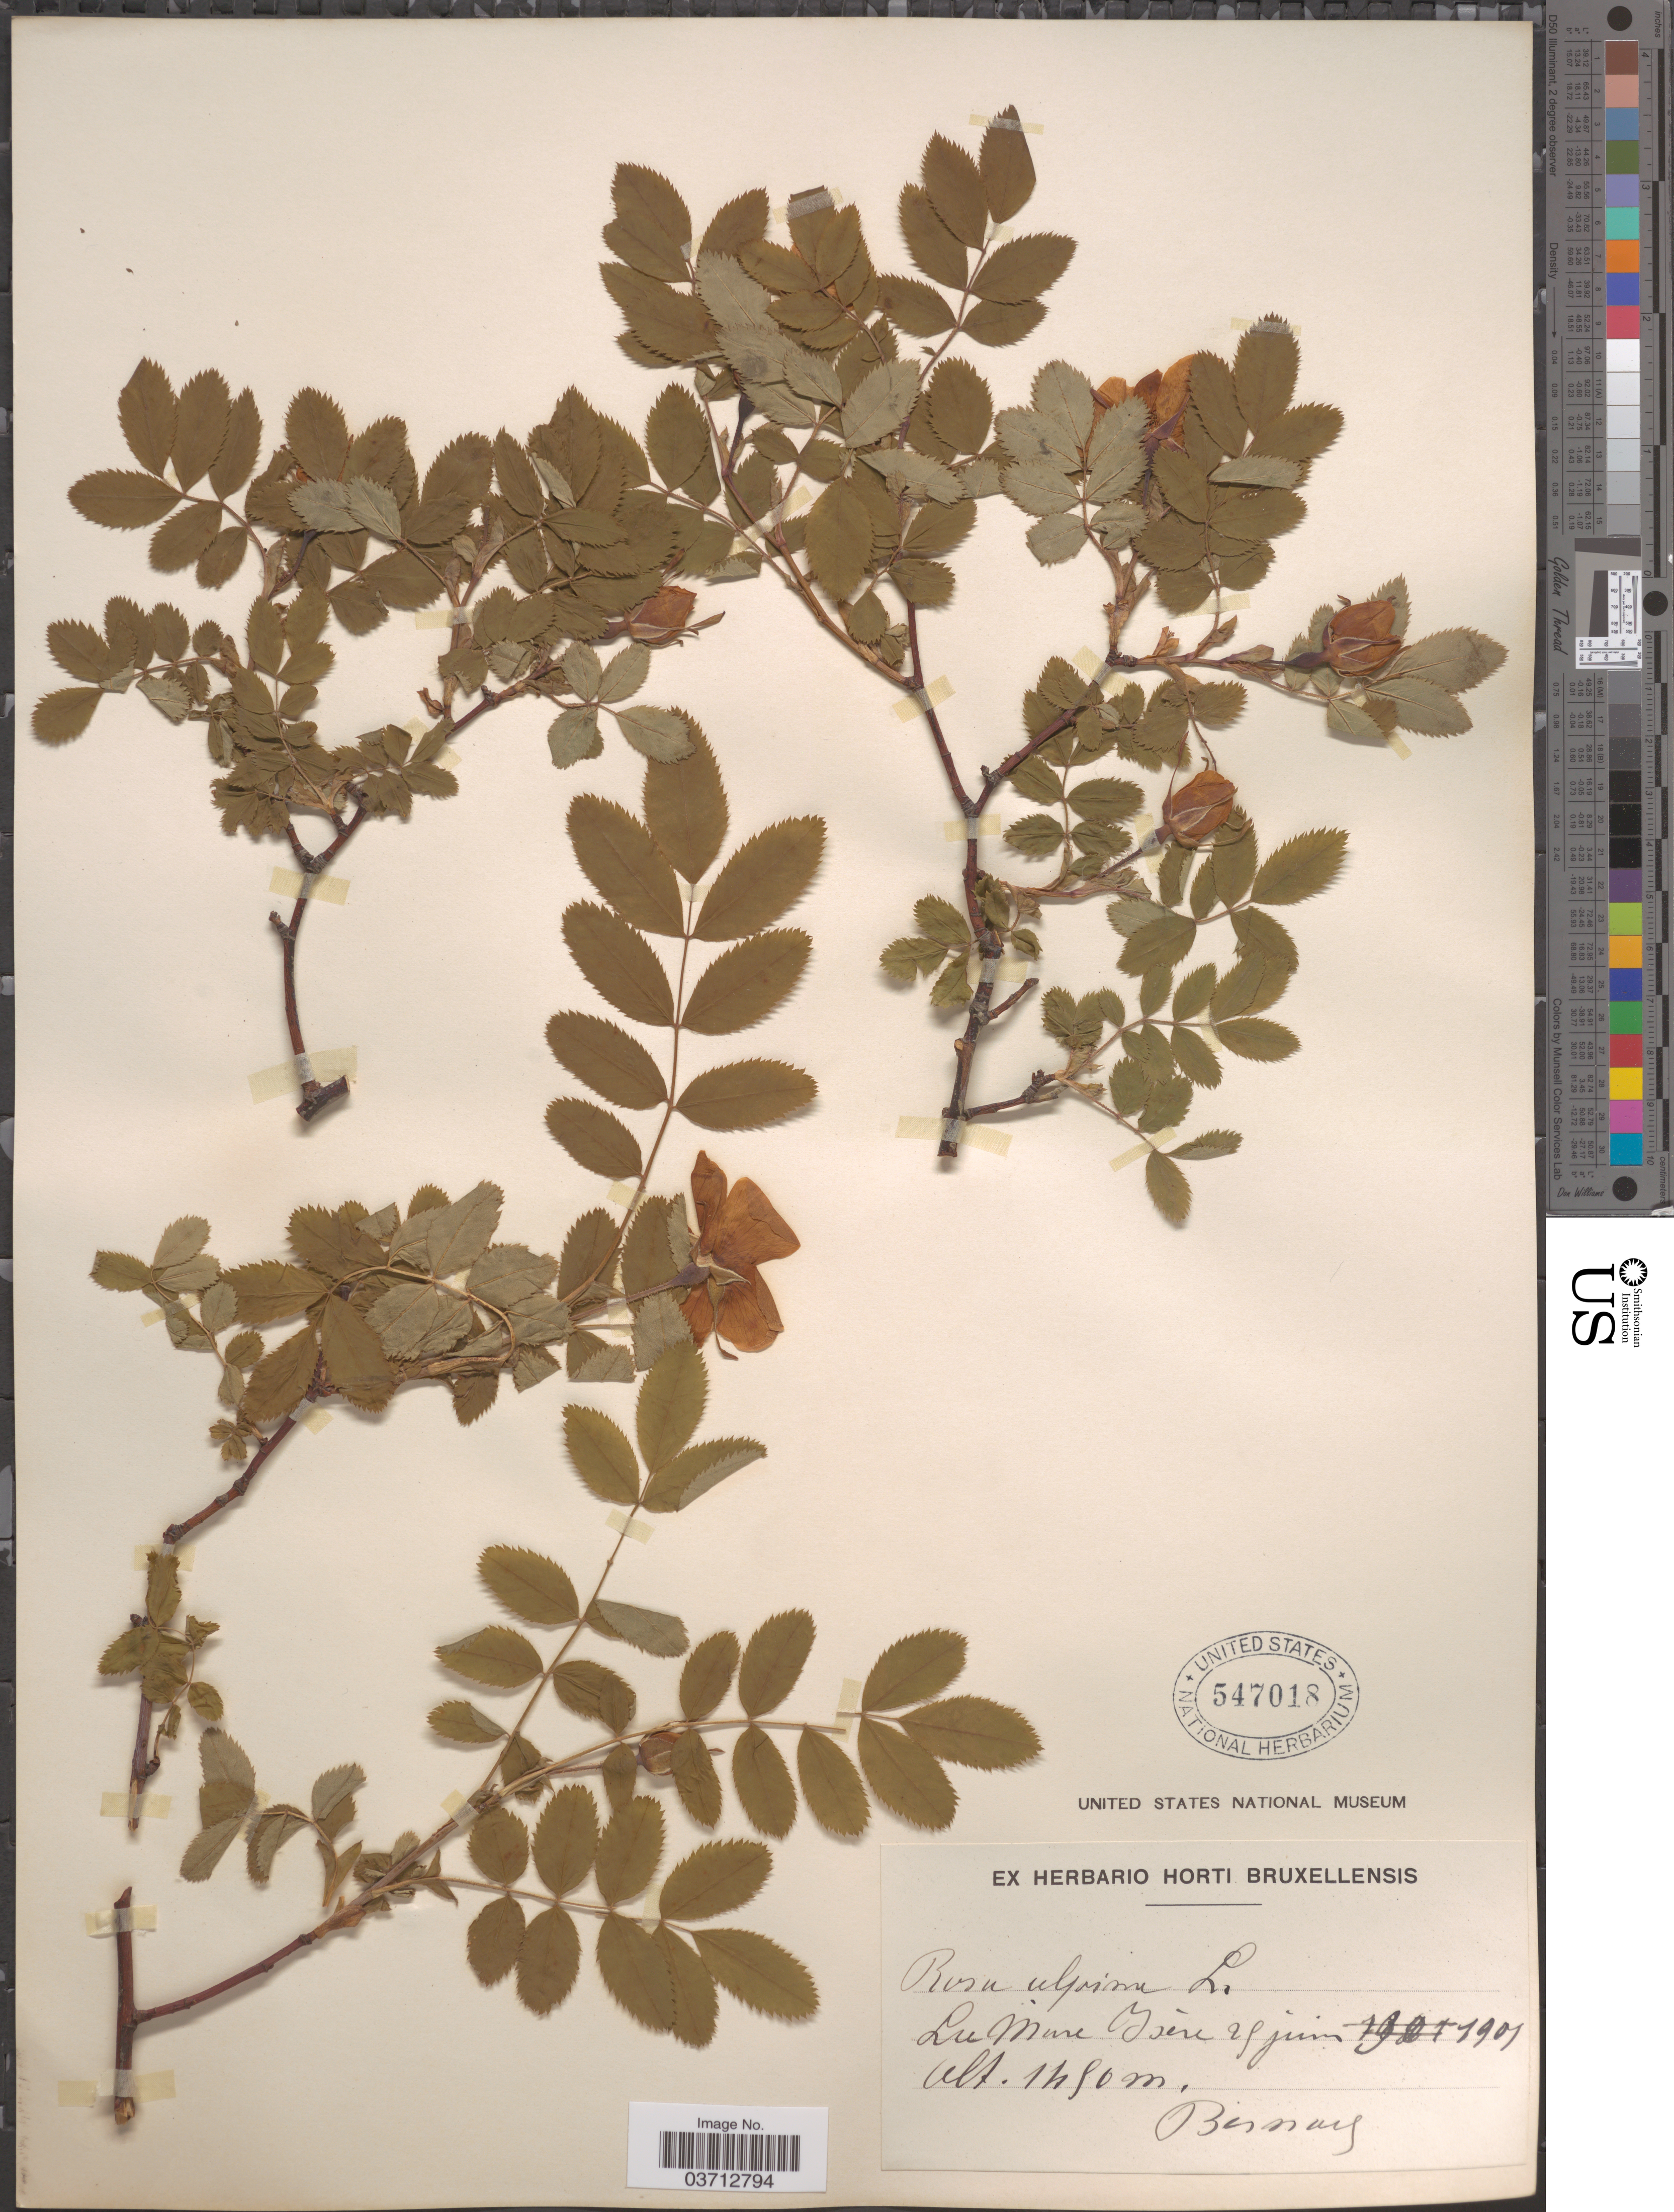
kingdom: Plantae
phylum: Tracheophyta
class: Magnoliopsida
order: Rosales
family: Rosaceae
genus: Rosa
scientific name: Rosa alpina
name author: L.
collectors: -. Bernard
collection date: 1901-06-25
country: France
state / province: Auvergne-Rhône-Alpes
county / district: Isère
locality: La Mure Isére.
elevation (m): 1450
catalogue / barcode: US 547018